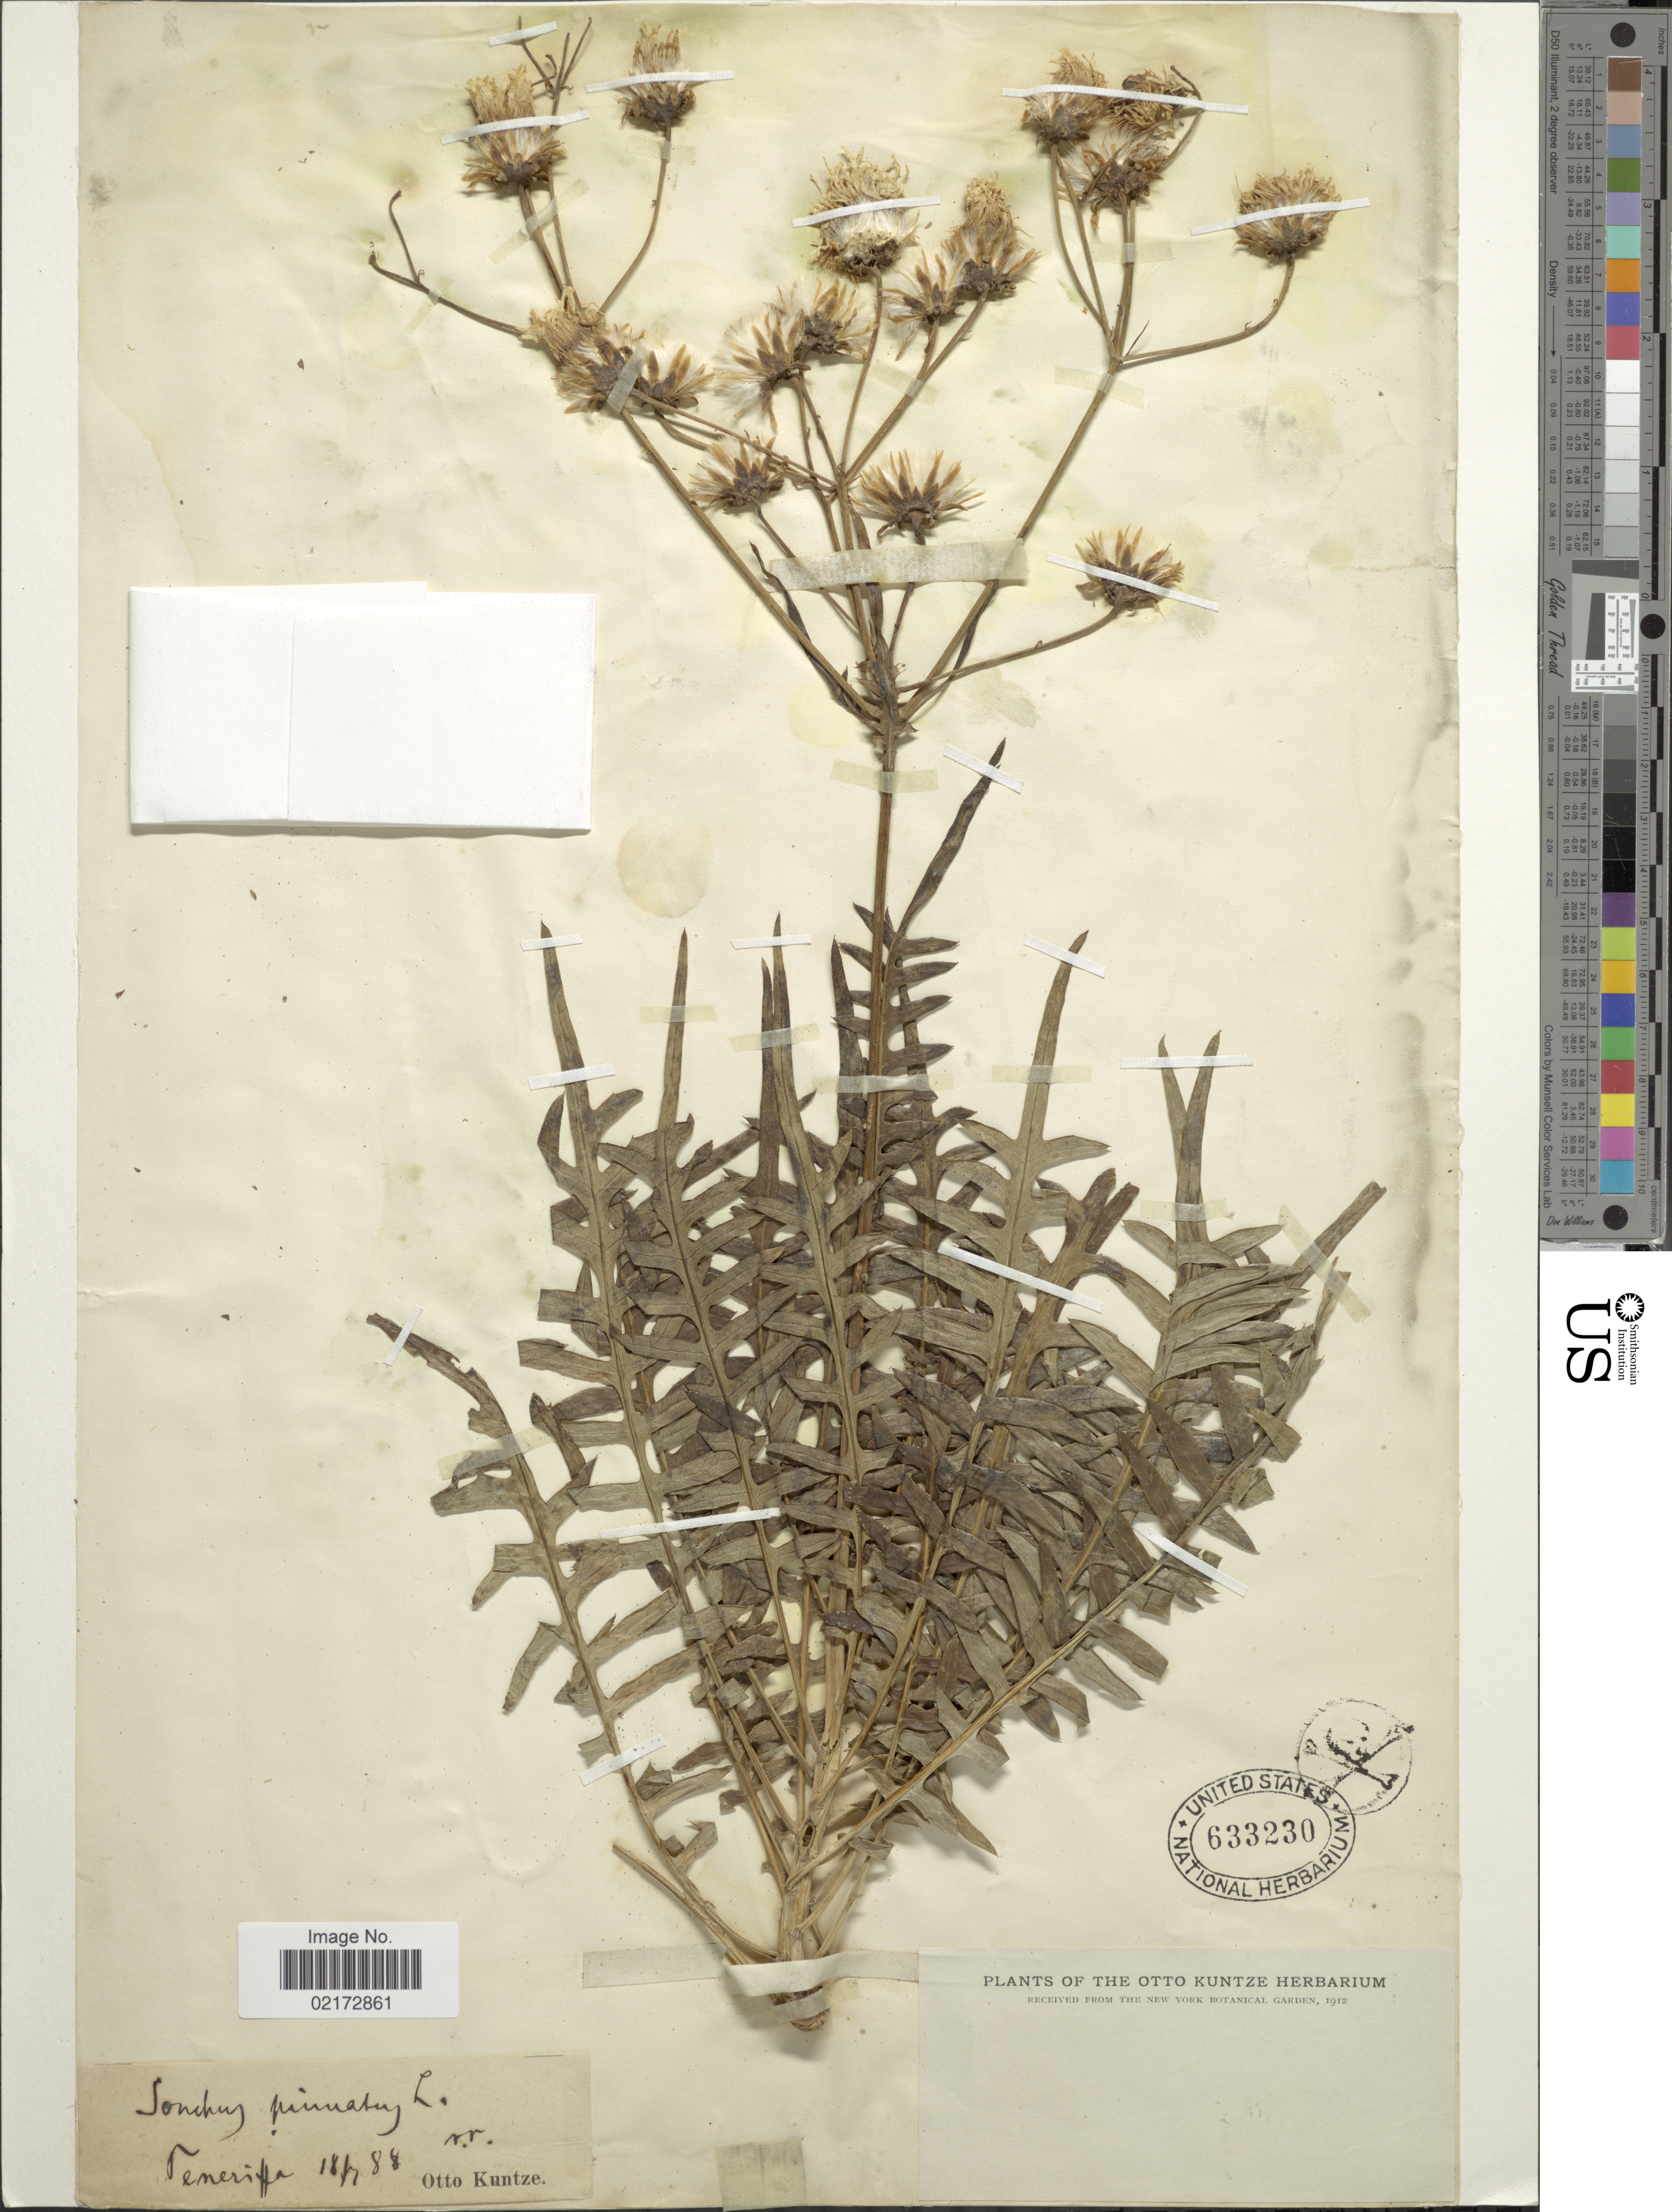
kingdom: Plantae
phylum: Tracheophyta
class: Magnoliopsida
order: Asterales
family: Asteraceae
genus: Sonchus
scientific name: Sonchus pinnatus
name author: Aiton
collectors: C.E.O. Kuntze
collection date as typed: Transcribed d/m/y: 18/7/88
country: Spain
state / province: Canarias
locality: Teneriffa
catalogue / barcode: US 633230